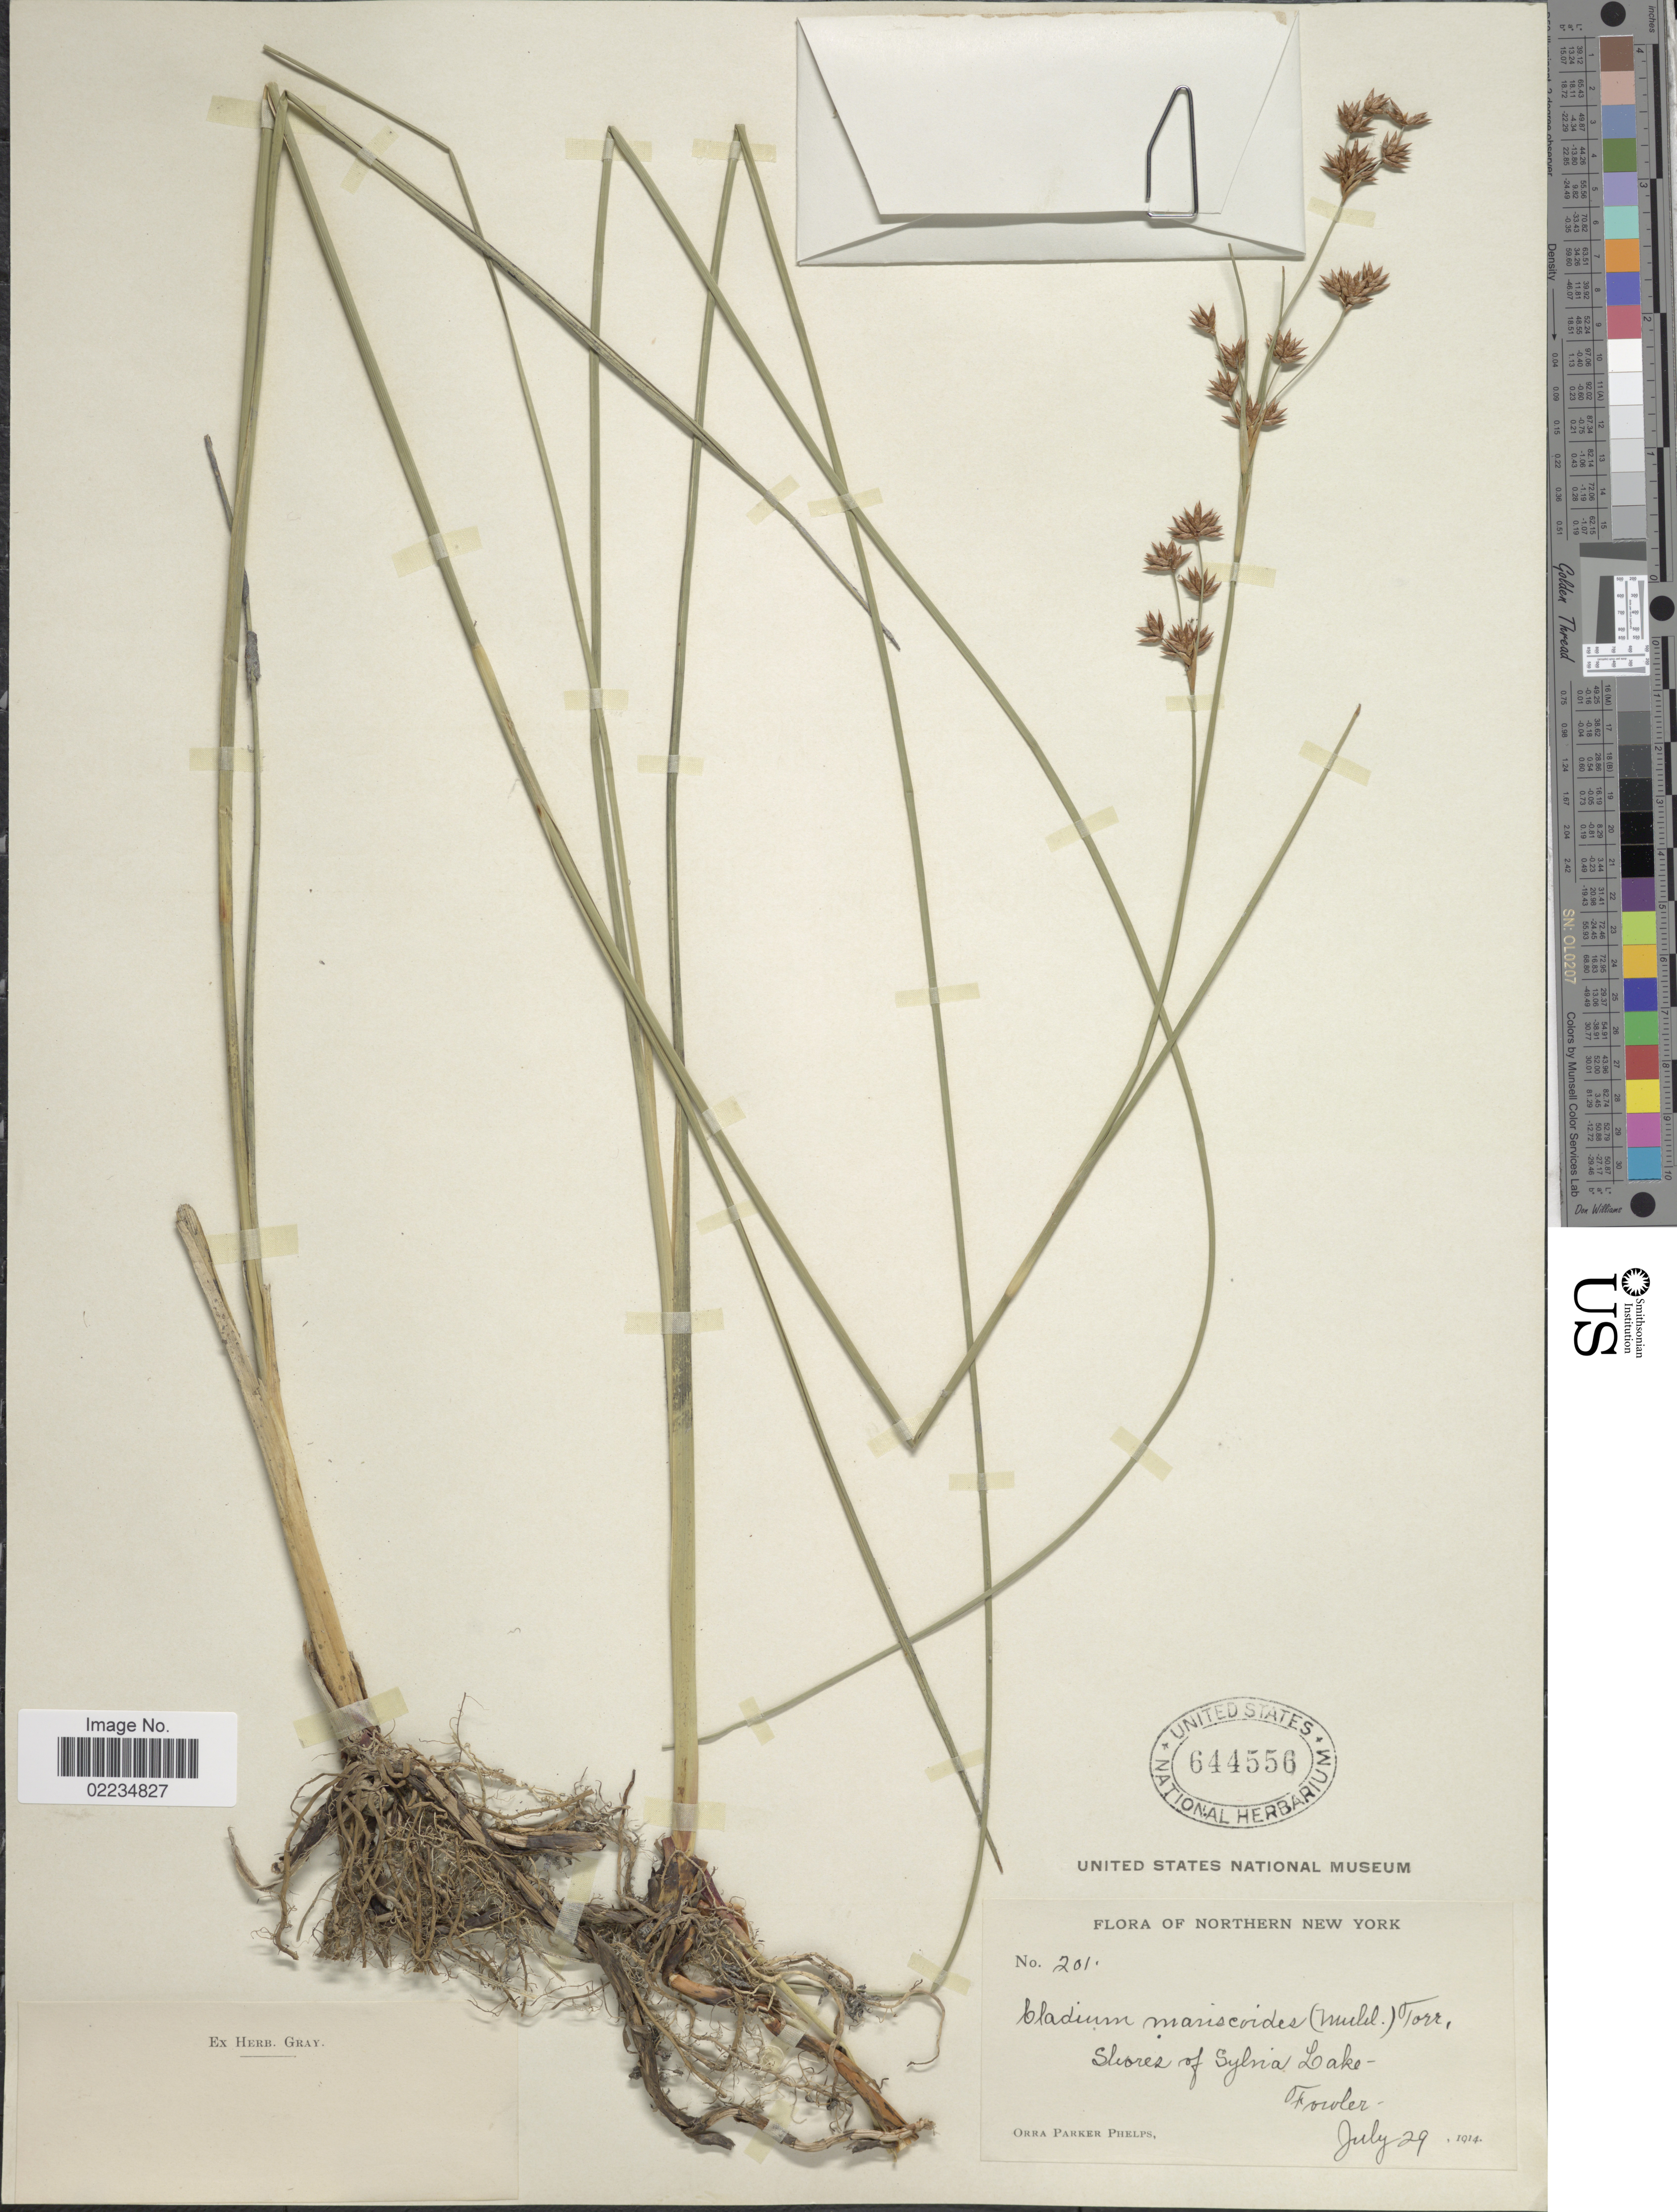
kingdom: Plantae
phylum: Tracheophyta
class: Liliopsida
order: Poales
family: Cyperaceae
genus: Cladium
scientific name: Cladium mariscoides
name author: (Muhl.) Torr.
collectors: O. P. Phelps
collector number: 201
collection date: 1914-07-29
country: United States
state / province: New York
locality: Northern New York, Shores of Sylvia Lake, Fowler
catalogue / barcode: US 644556